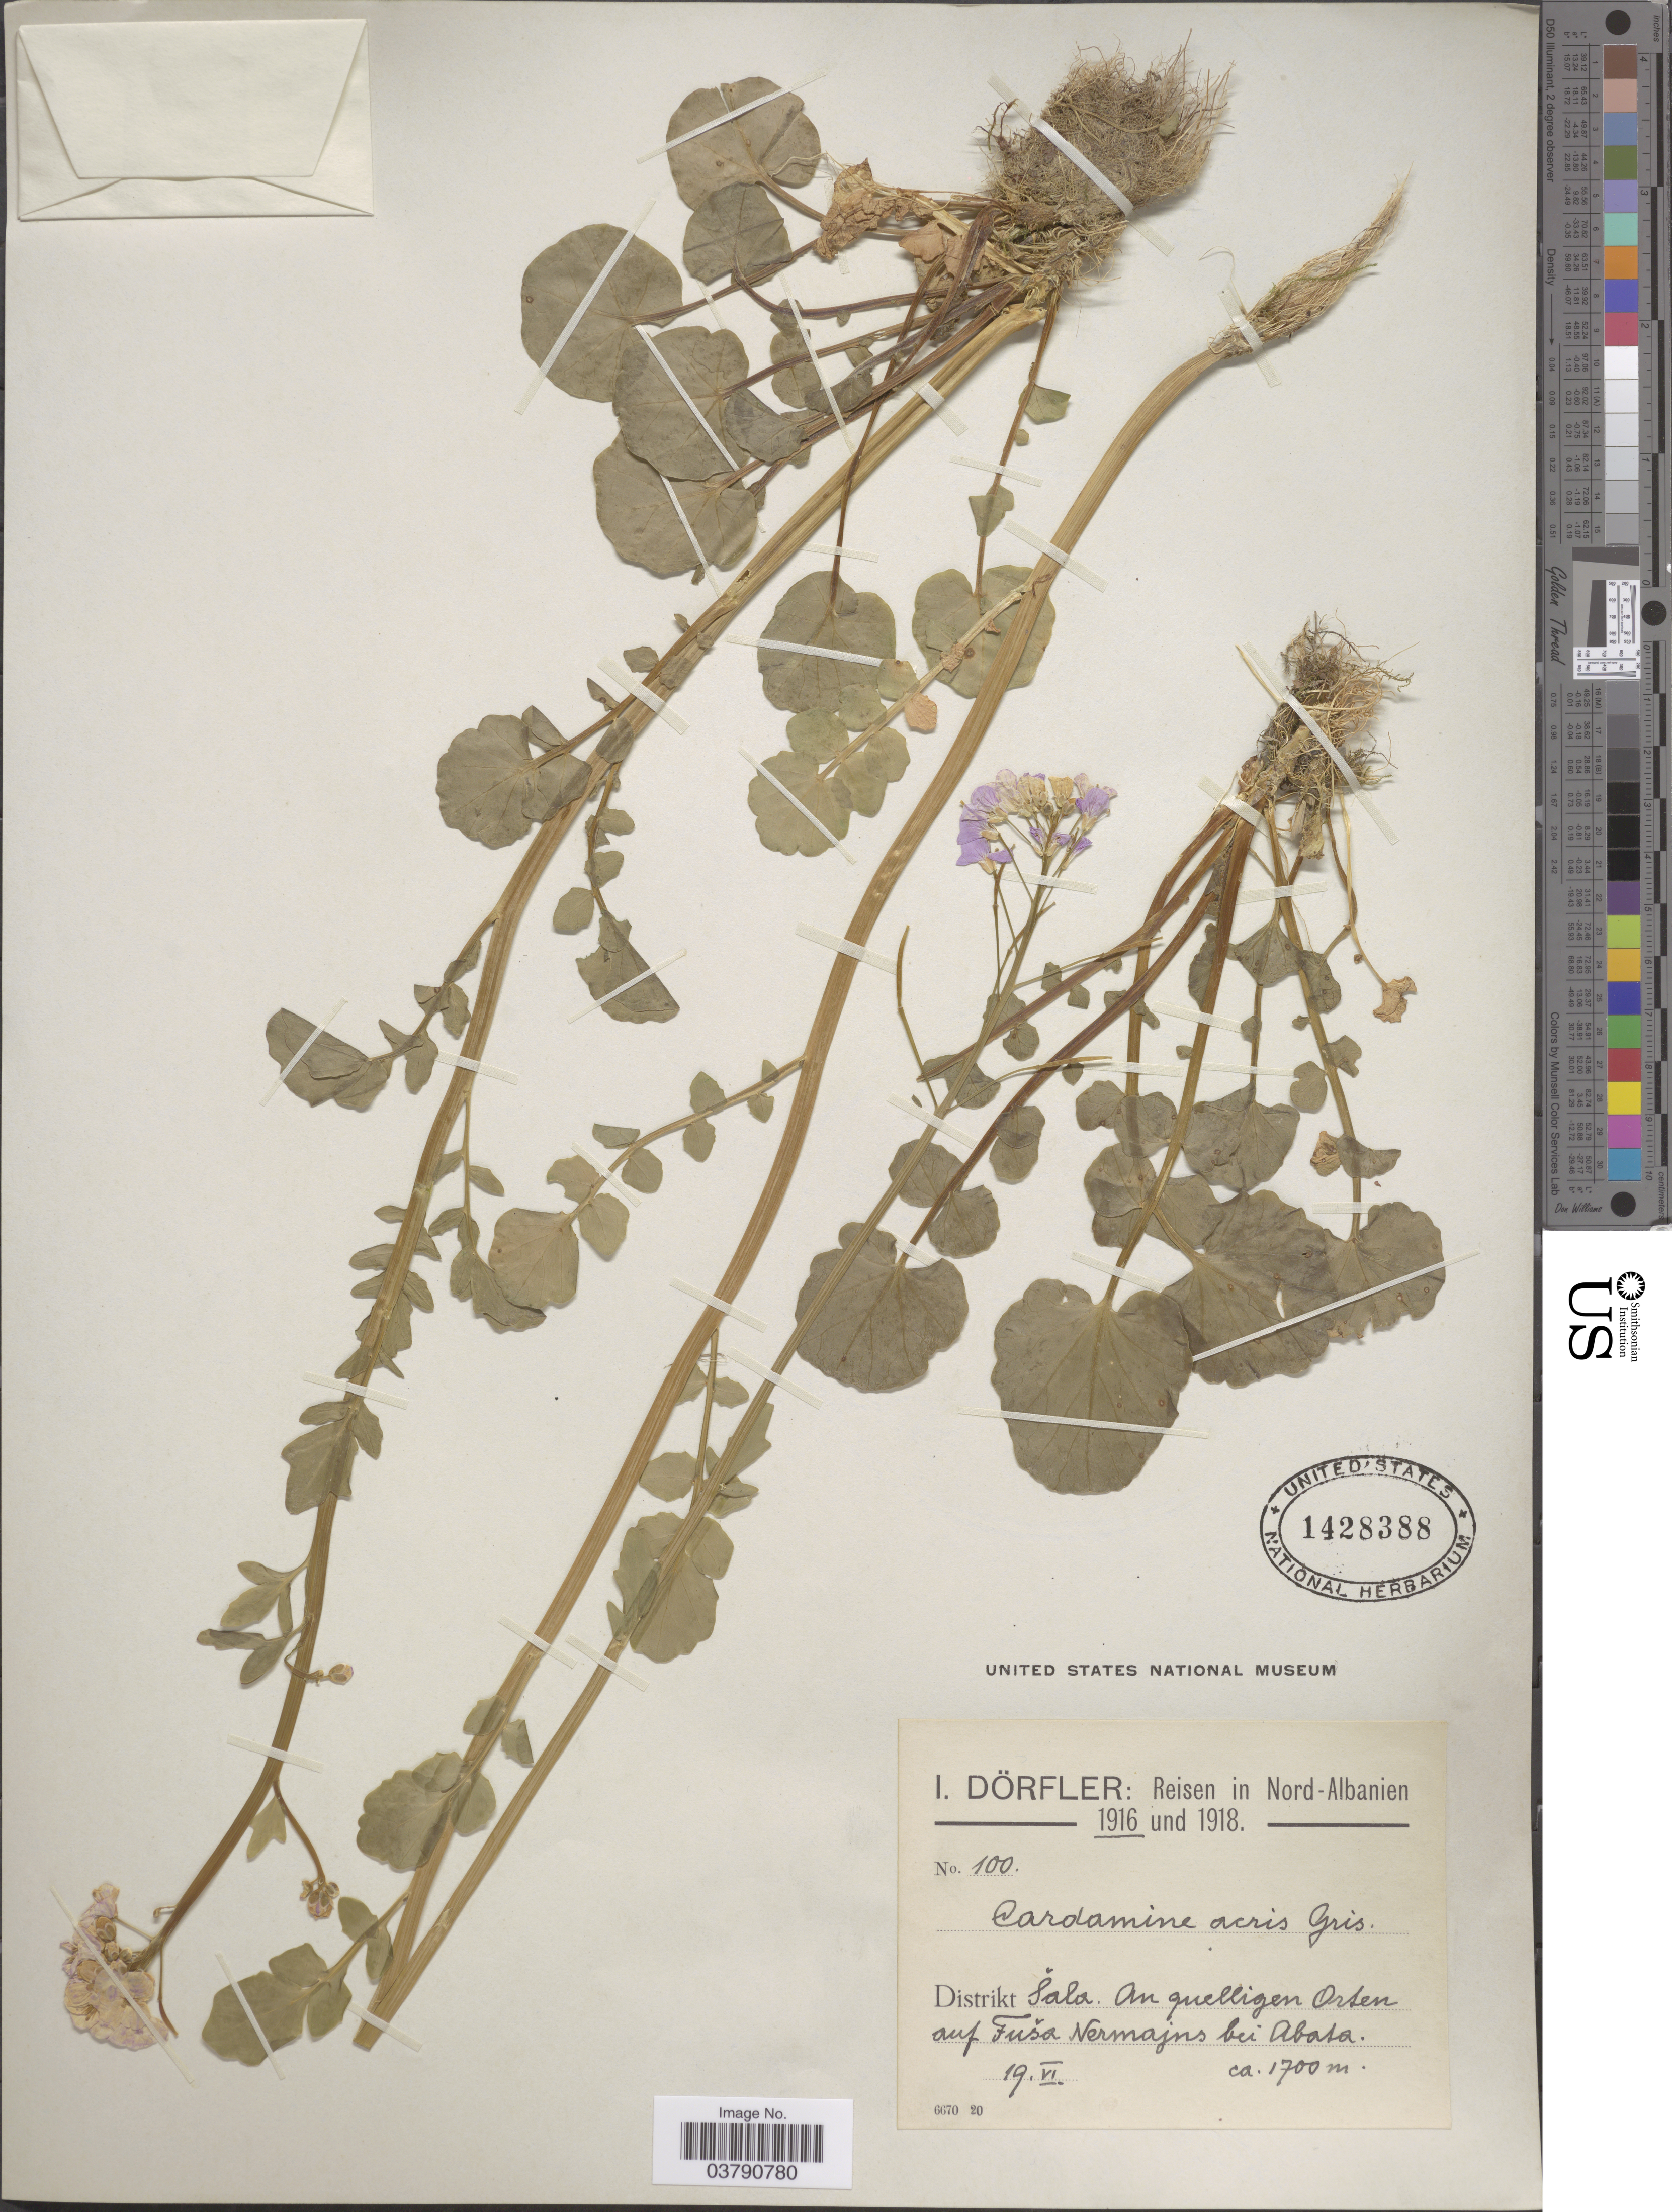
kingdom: Plantae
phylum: Tracheophyta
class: Magnoliopsida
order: Brassicales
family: Brassicaceae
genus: Cardamine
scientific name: Cardamine acris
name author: Griseb.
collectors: I. Dörfler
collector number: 100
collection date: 1916-06-19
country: Albania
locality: Nord- Albanien. Distrikt Šala. Am quelligen Orten auf Fuša Nermajns bei Abata.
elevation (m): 1700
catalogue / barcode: US 1428388